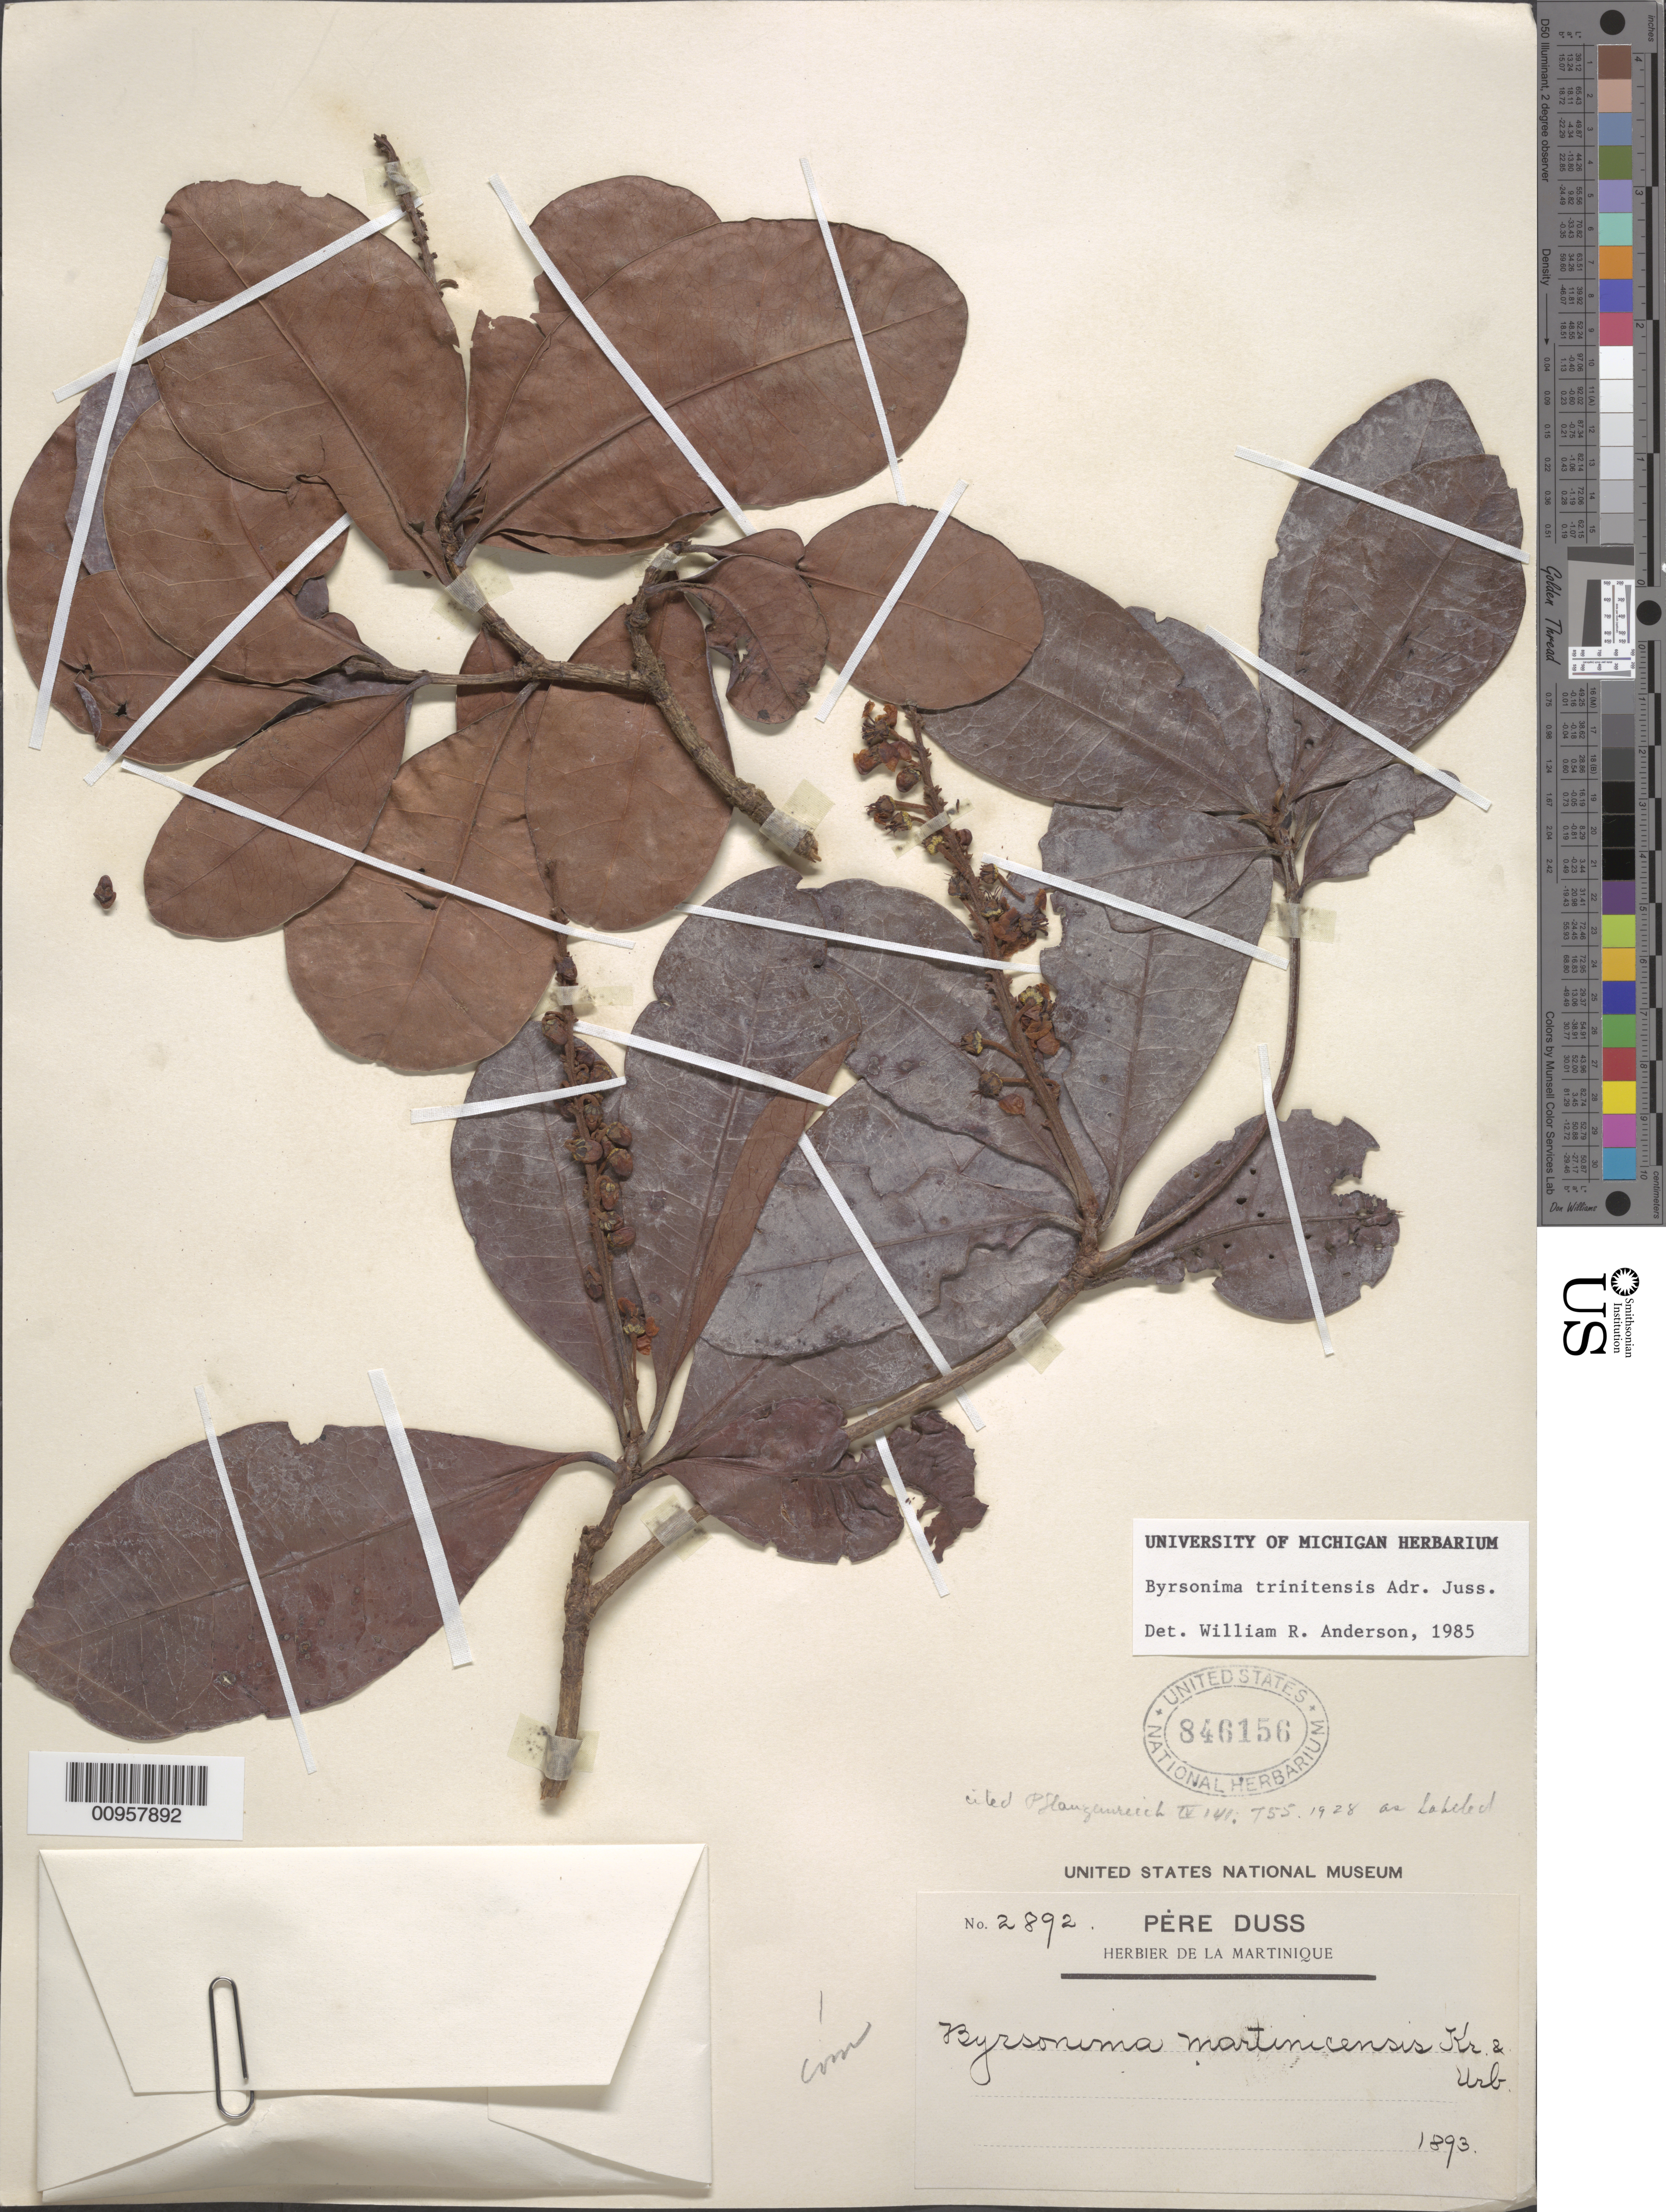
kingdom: Plantae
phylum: Tracheophyta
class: Magnoliopsida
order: Malpighiales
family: Malpighiaceae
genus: Byrsonima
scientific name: Byrsonima trinitensis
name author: A. Juss.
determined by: Anderson, W. R., (MICH), University of Michigan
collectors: Père Duss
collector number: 2892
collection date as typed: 1893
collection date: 1893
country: Martinique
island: Martinique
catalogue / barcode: US 846156